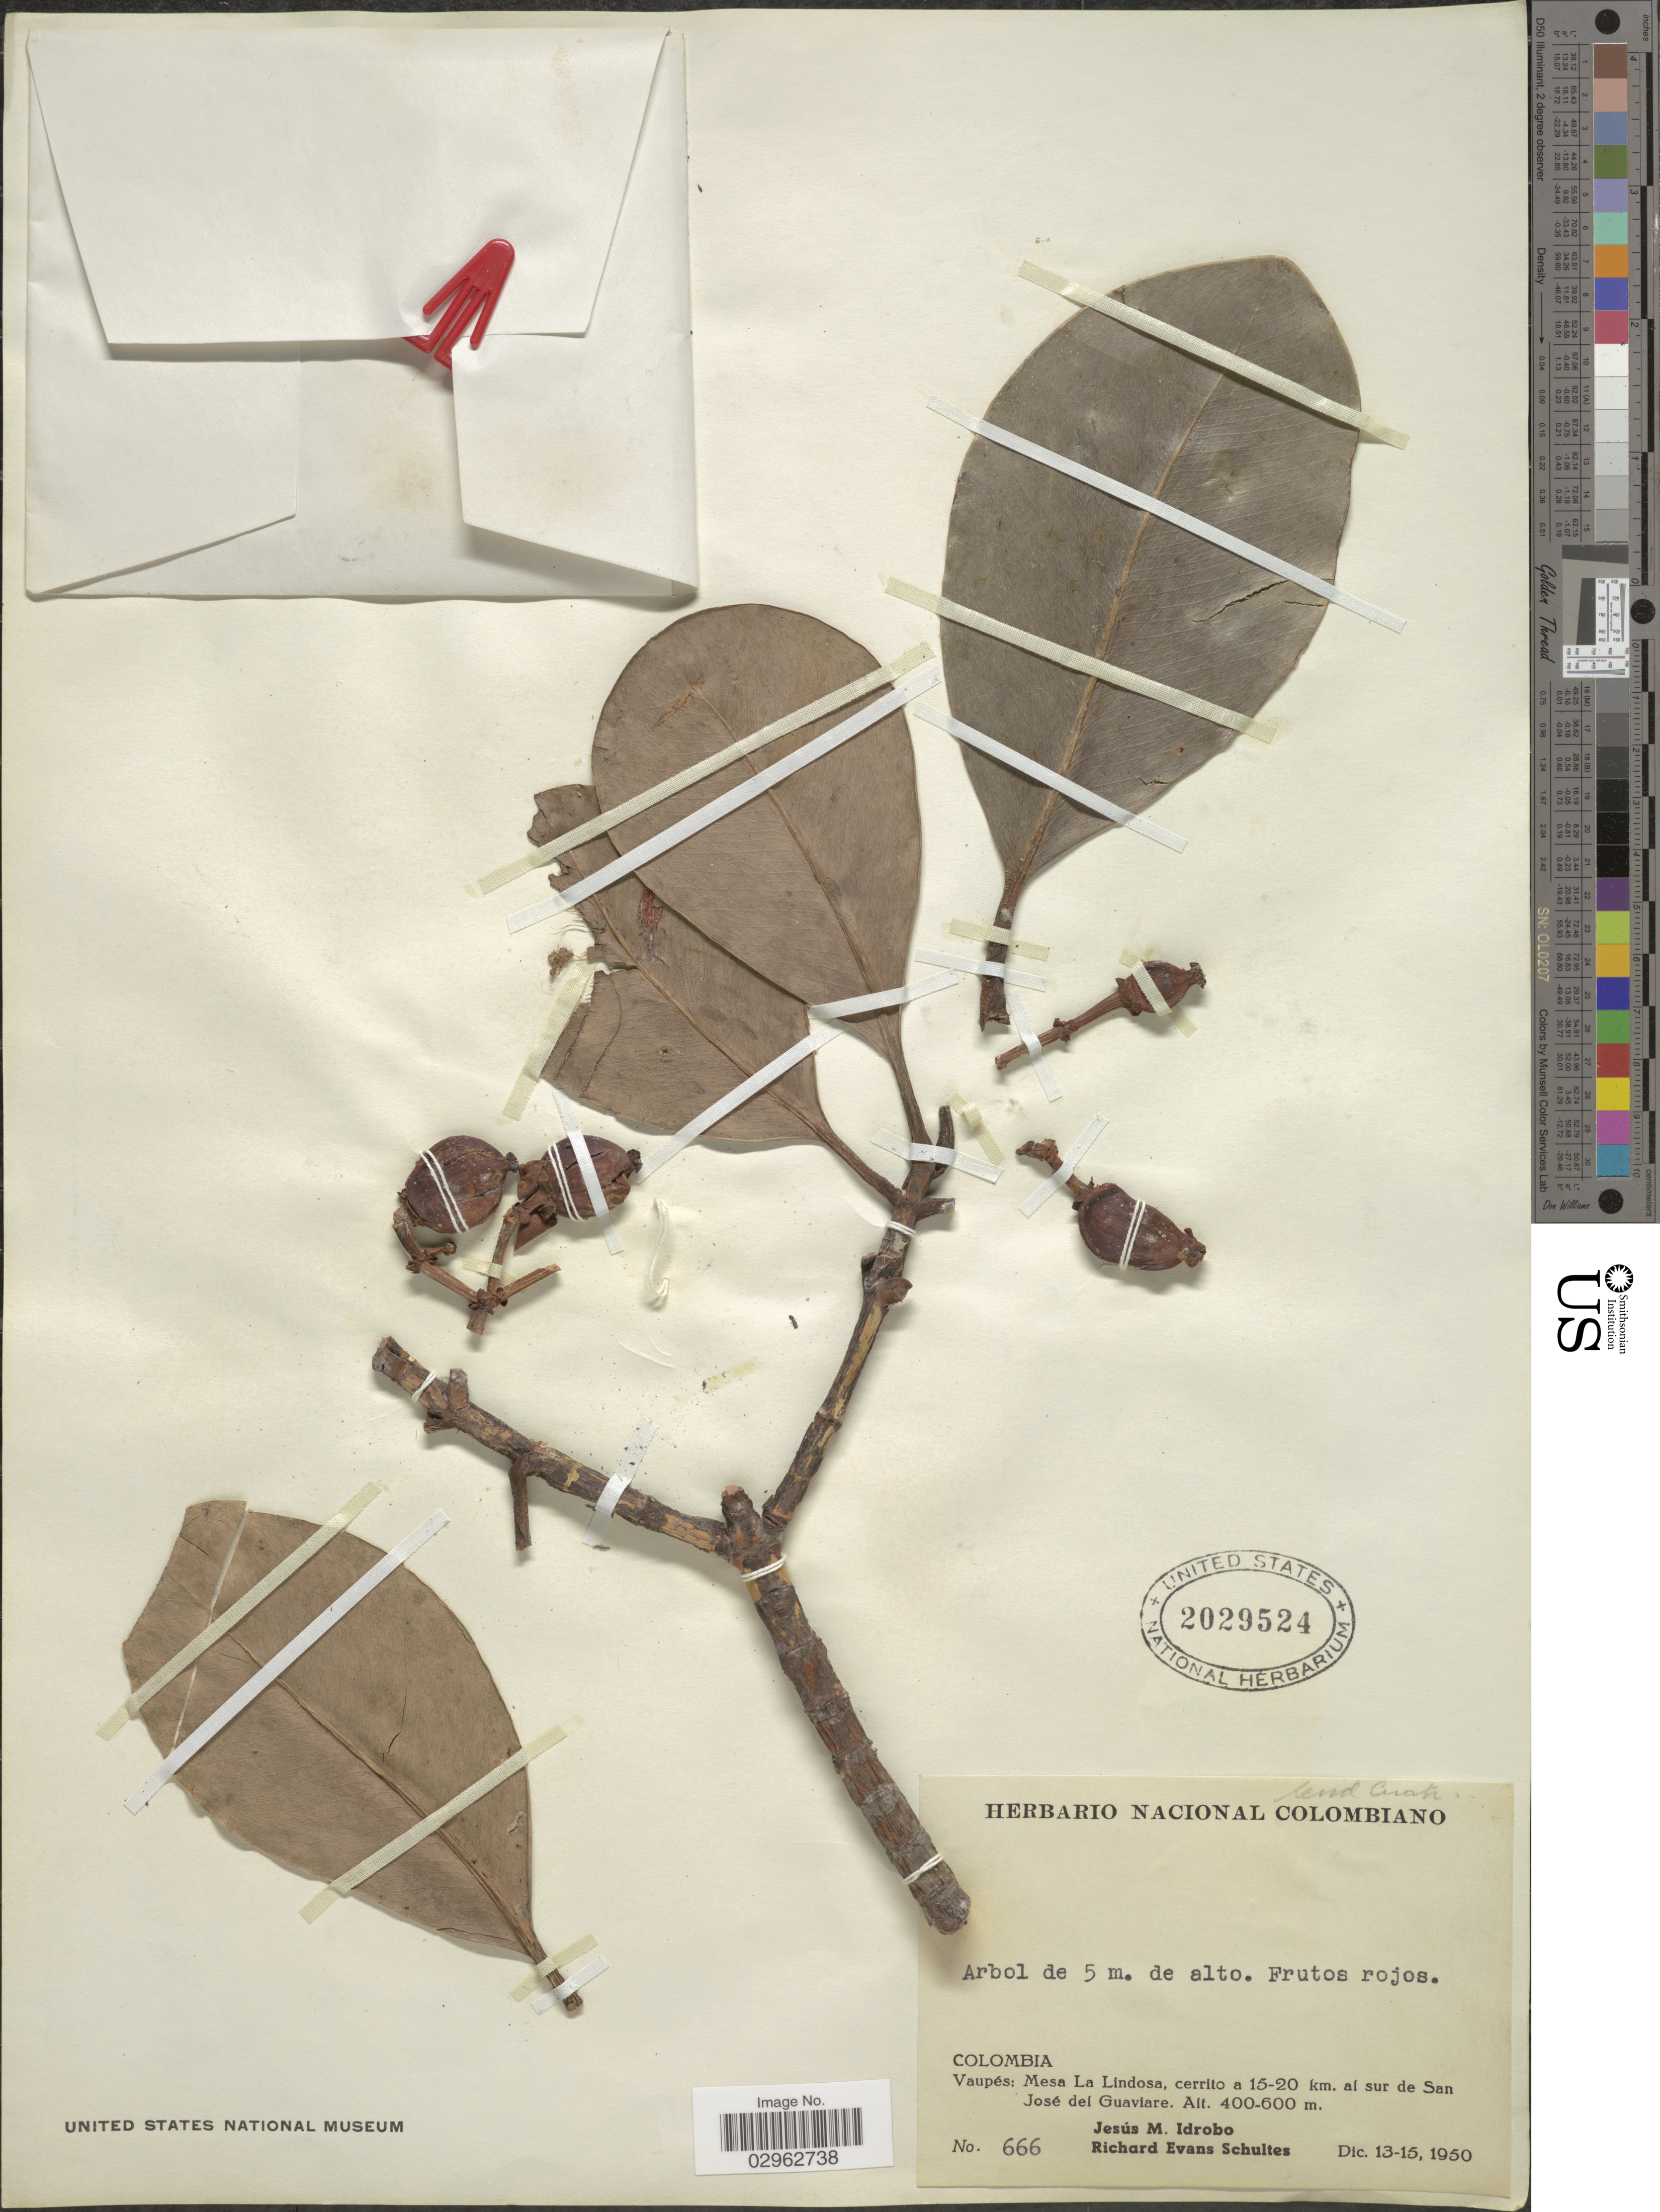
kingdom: Plantae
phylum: Tracheophyta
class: Magnoliopsida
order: Malpighiales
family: Clusiaceae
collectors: J. M. Idrobo & R. E. Schultes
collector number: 666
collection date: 1950-12-13/1950-12-15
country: Colombia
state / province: Vaupés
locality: Mesa La Lindosa, cerrito a 15-20 km. al sur de San José del Guaviare.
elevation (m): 400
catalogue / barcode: US 2029524